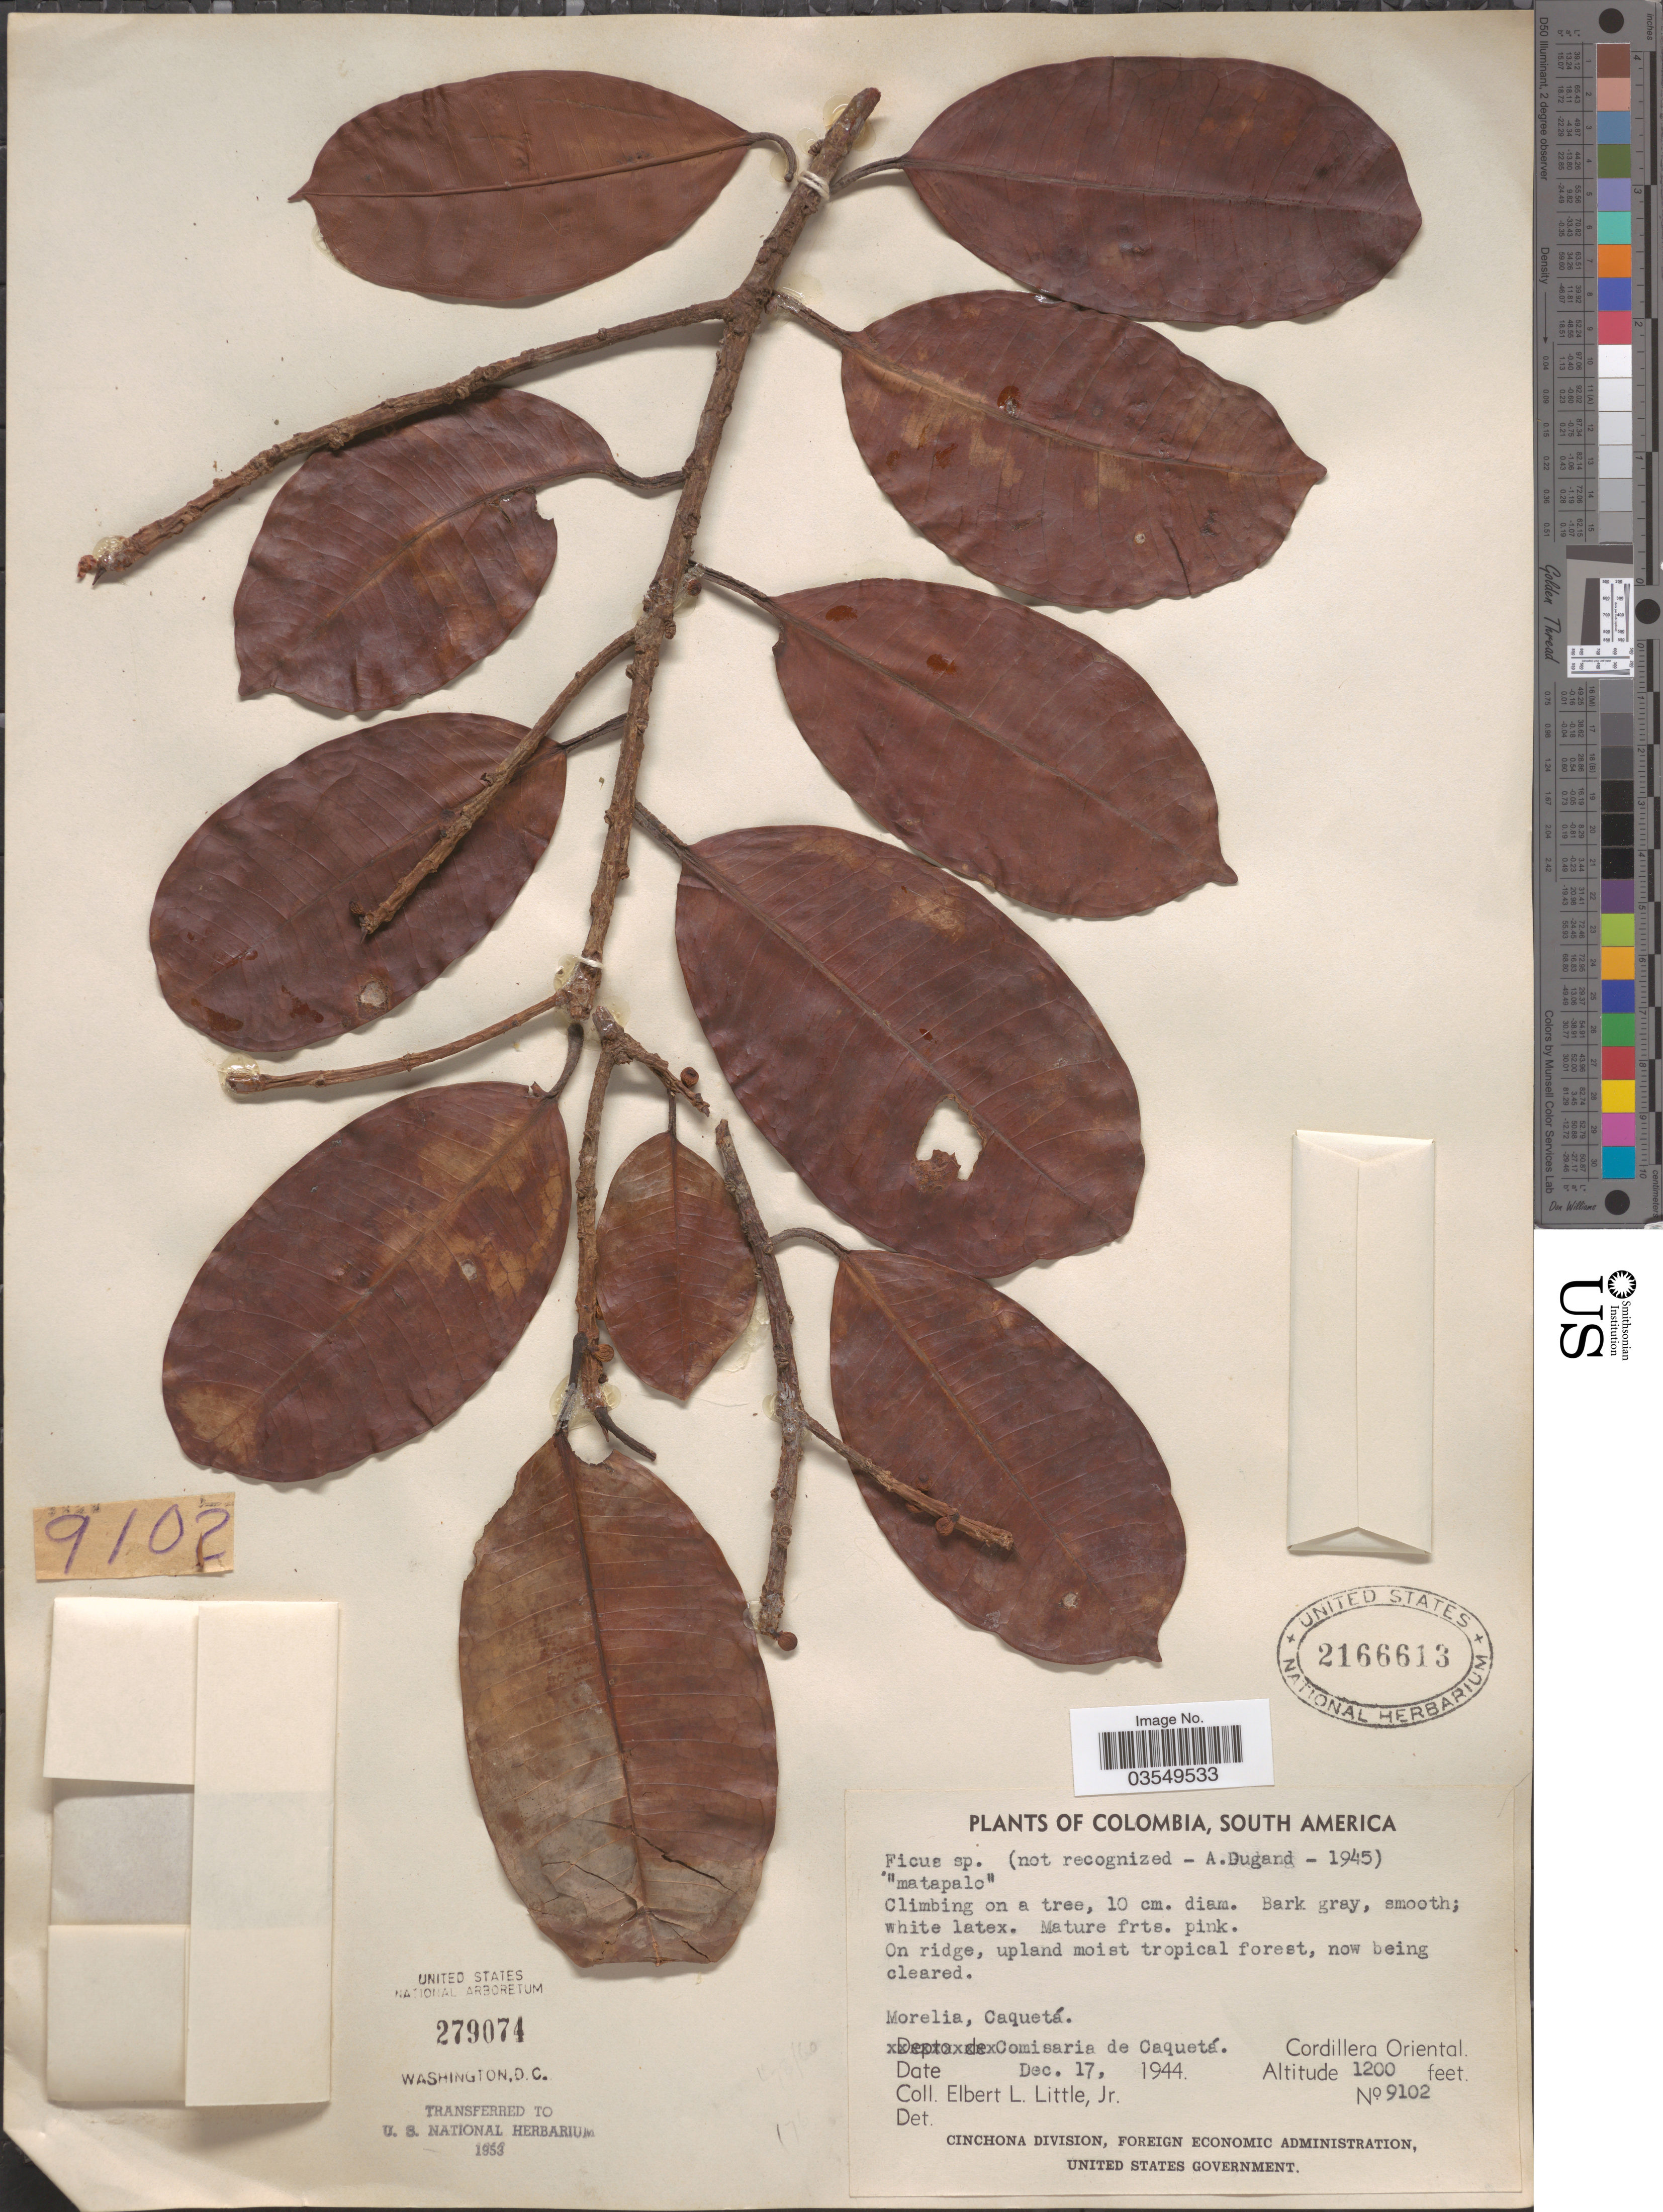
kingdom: Plantae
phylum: Tracheophyta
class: Magnoliopsida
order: Rosales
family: Moraceae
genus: Ficus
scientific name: Ficus sp.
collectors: E. L. Little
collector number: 9102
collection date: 1944-12-17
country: Colombia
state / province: Caquetá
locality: Morelia. Comisaria de Caquetá. Cordillera Oriental.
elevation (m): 366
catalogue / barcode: US 2166613